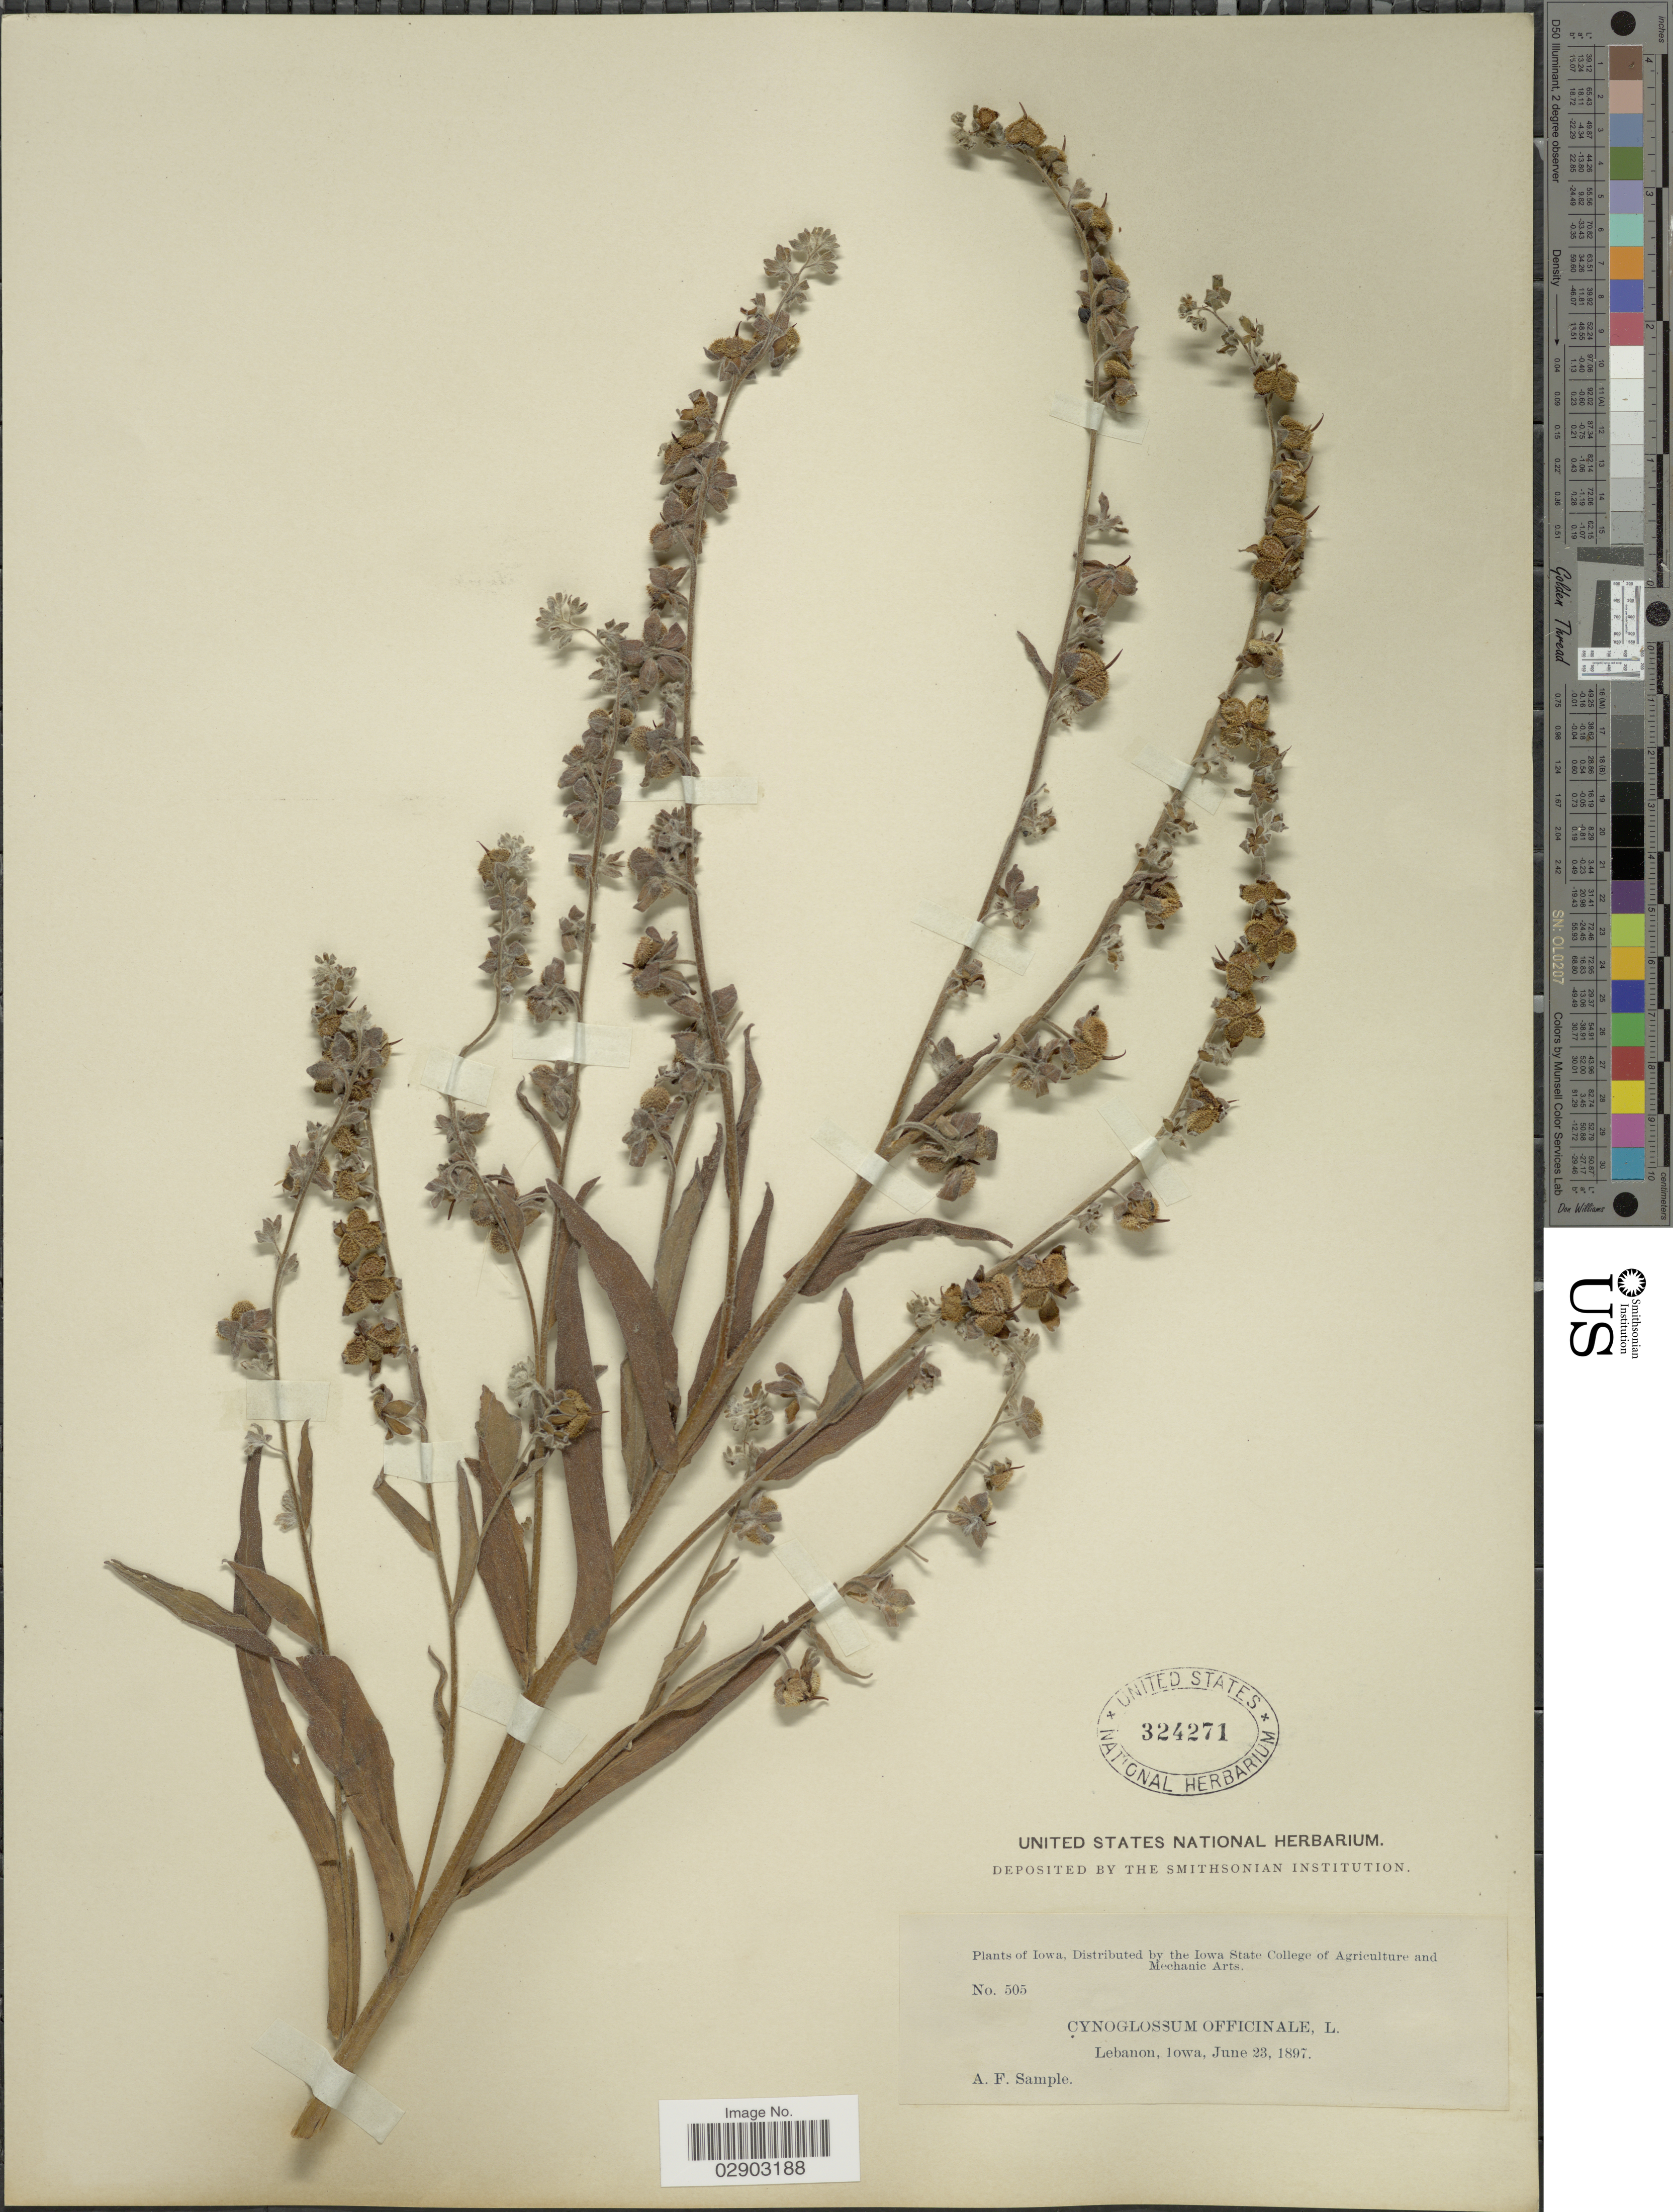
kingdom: Plantae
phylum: Tracheophyta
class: Magnoliopsida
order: Boraginales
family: Boraginaceae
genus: Cynoglossum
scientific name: Cynoglossum officinale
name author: L.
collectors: A. Sample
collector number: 505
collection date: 1897-06-23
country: United States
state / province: Iowa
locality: Lebanon.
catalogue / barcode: US 324271